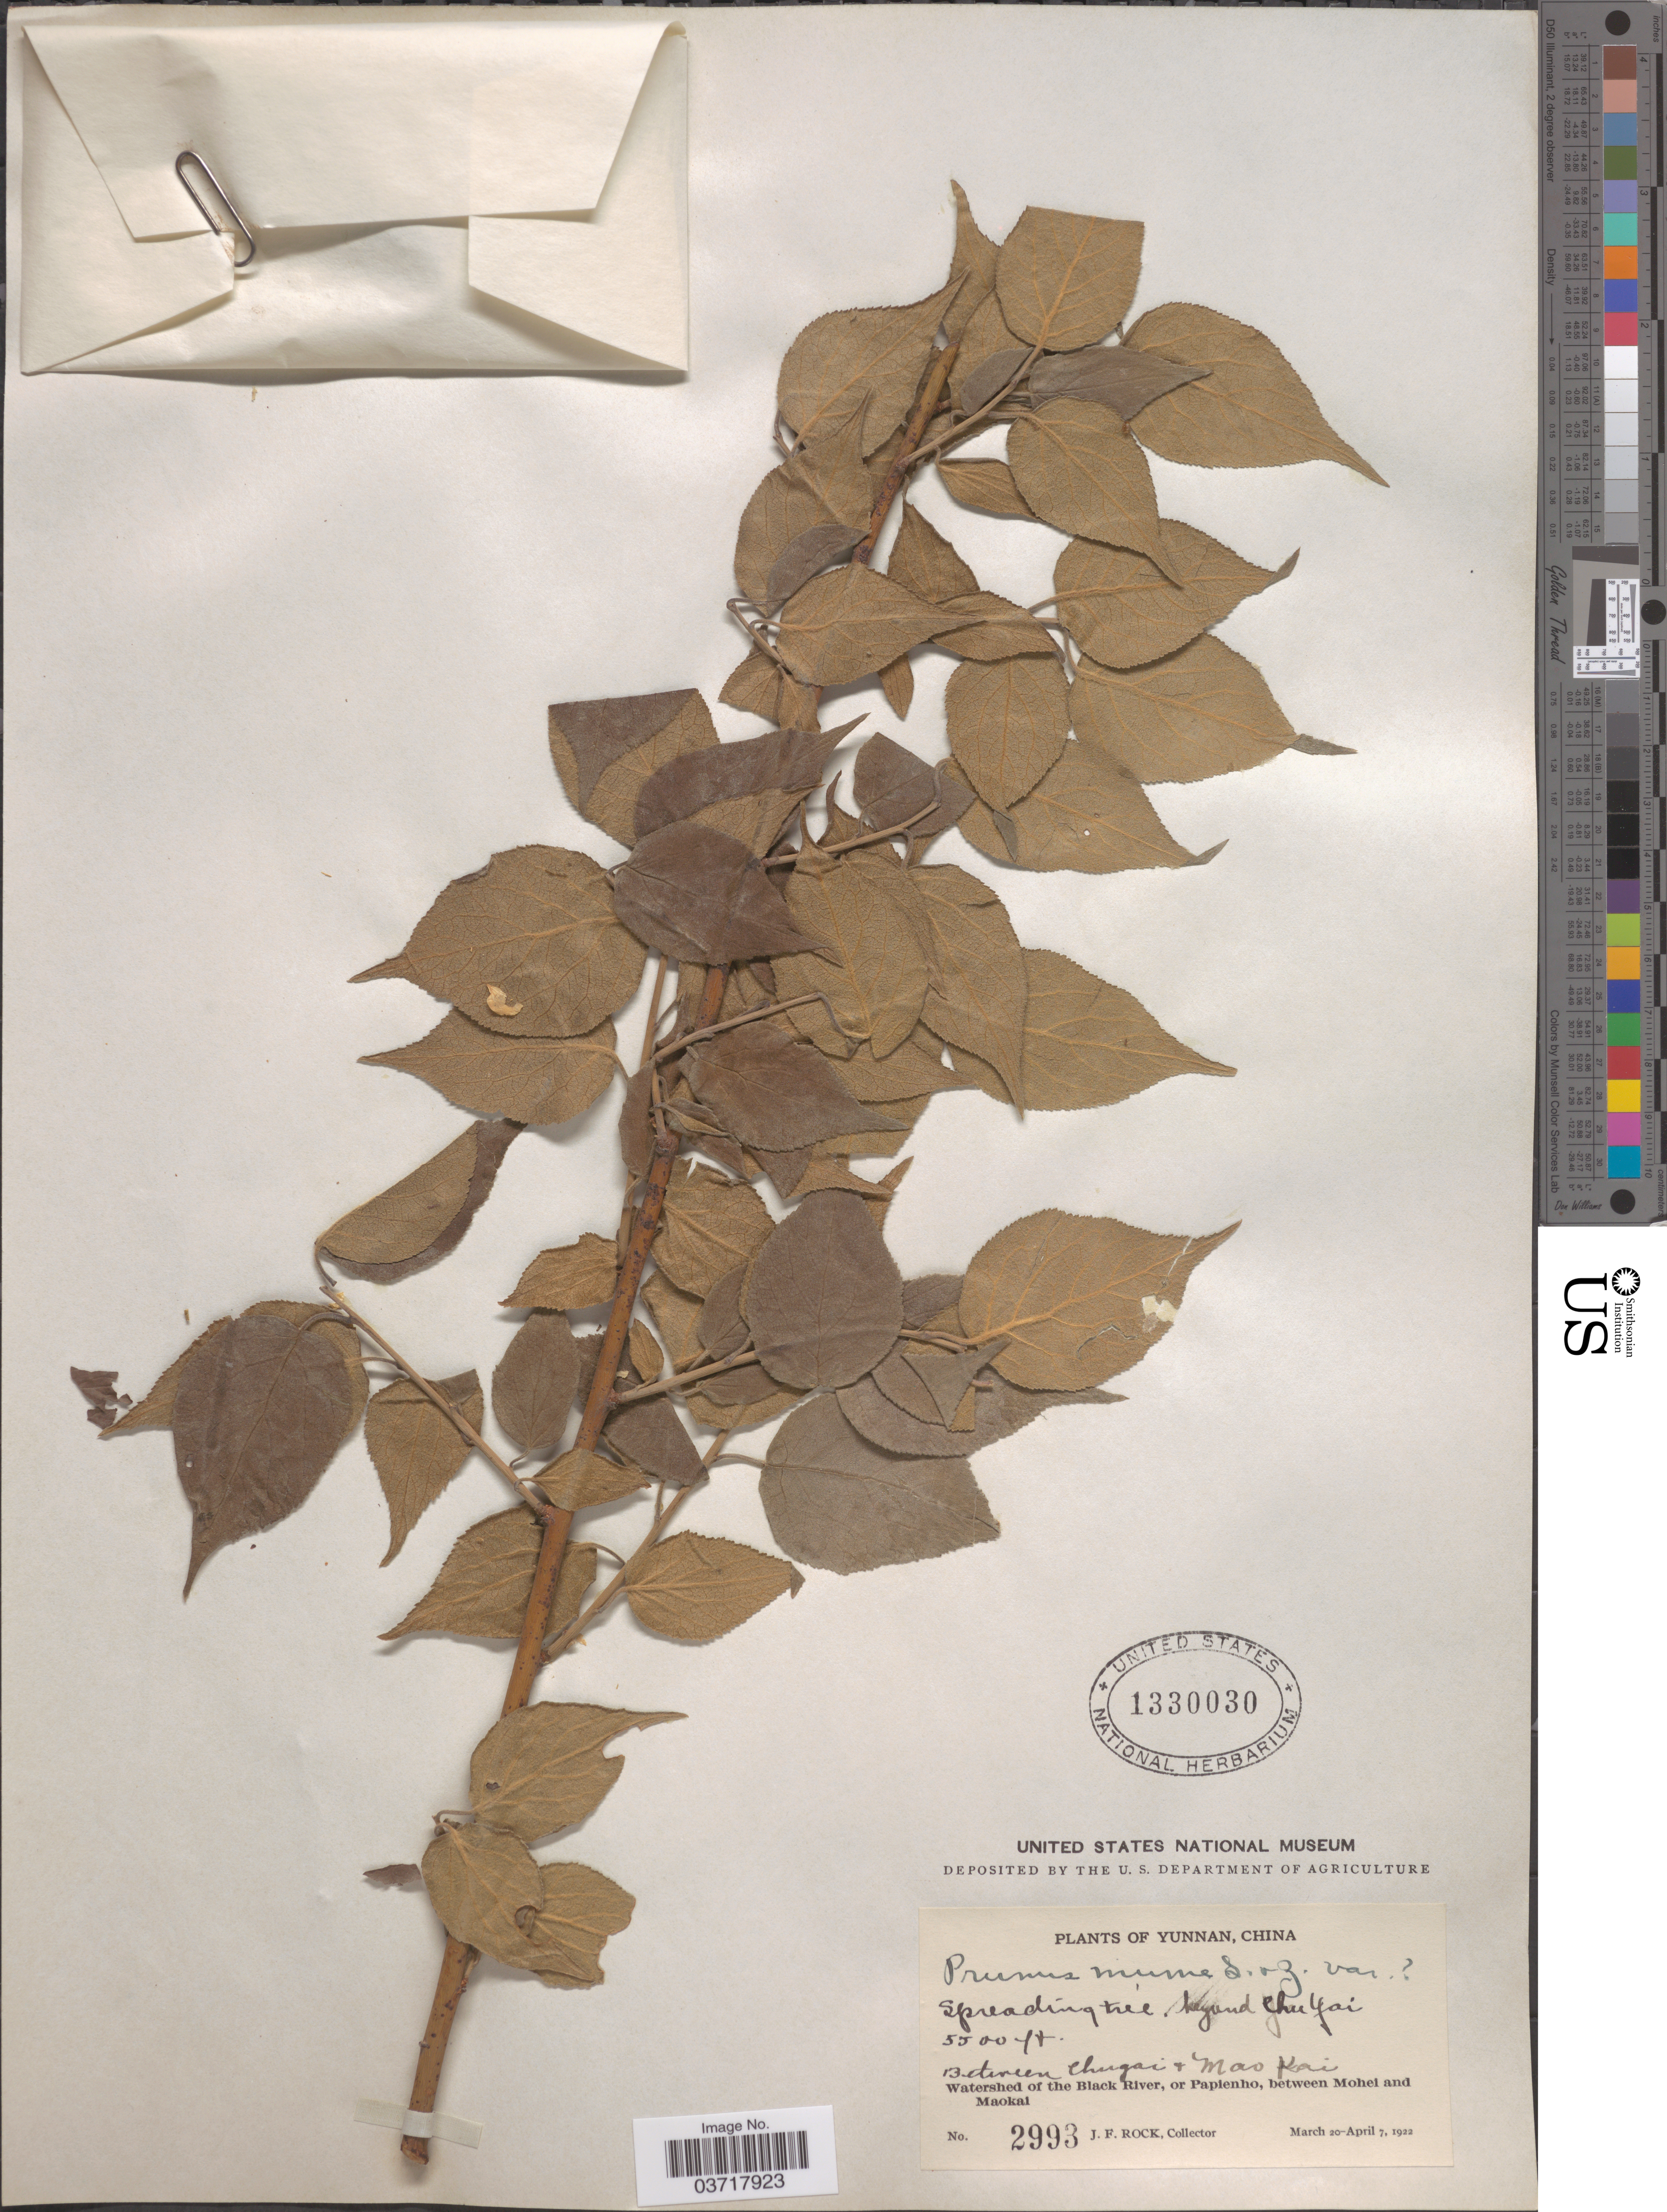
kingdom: Plantae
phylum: Tracheophyta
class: Magnoliopsida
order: Rosales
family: Rosaceae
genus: Prunus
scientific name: Prunus mume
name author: (Siebold) Siebold & Zucc.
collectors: J. Rock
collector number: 2993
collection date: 1922-03-20/1922-04-07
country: China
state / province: Yunnan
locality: Kyund [interpreted] Chu Yai. Between Chugai & Mao Kai. Watershed of the Black River, or Papienho, between Mohei and Maokai.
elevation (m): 1676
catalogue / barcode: US 1330030